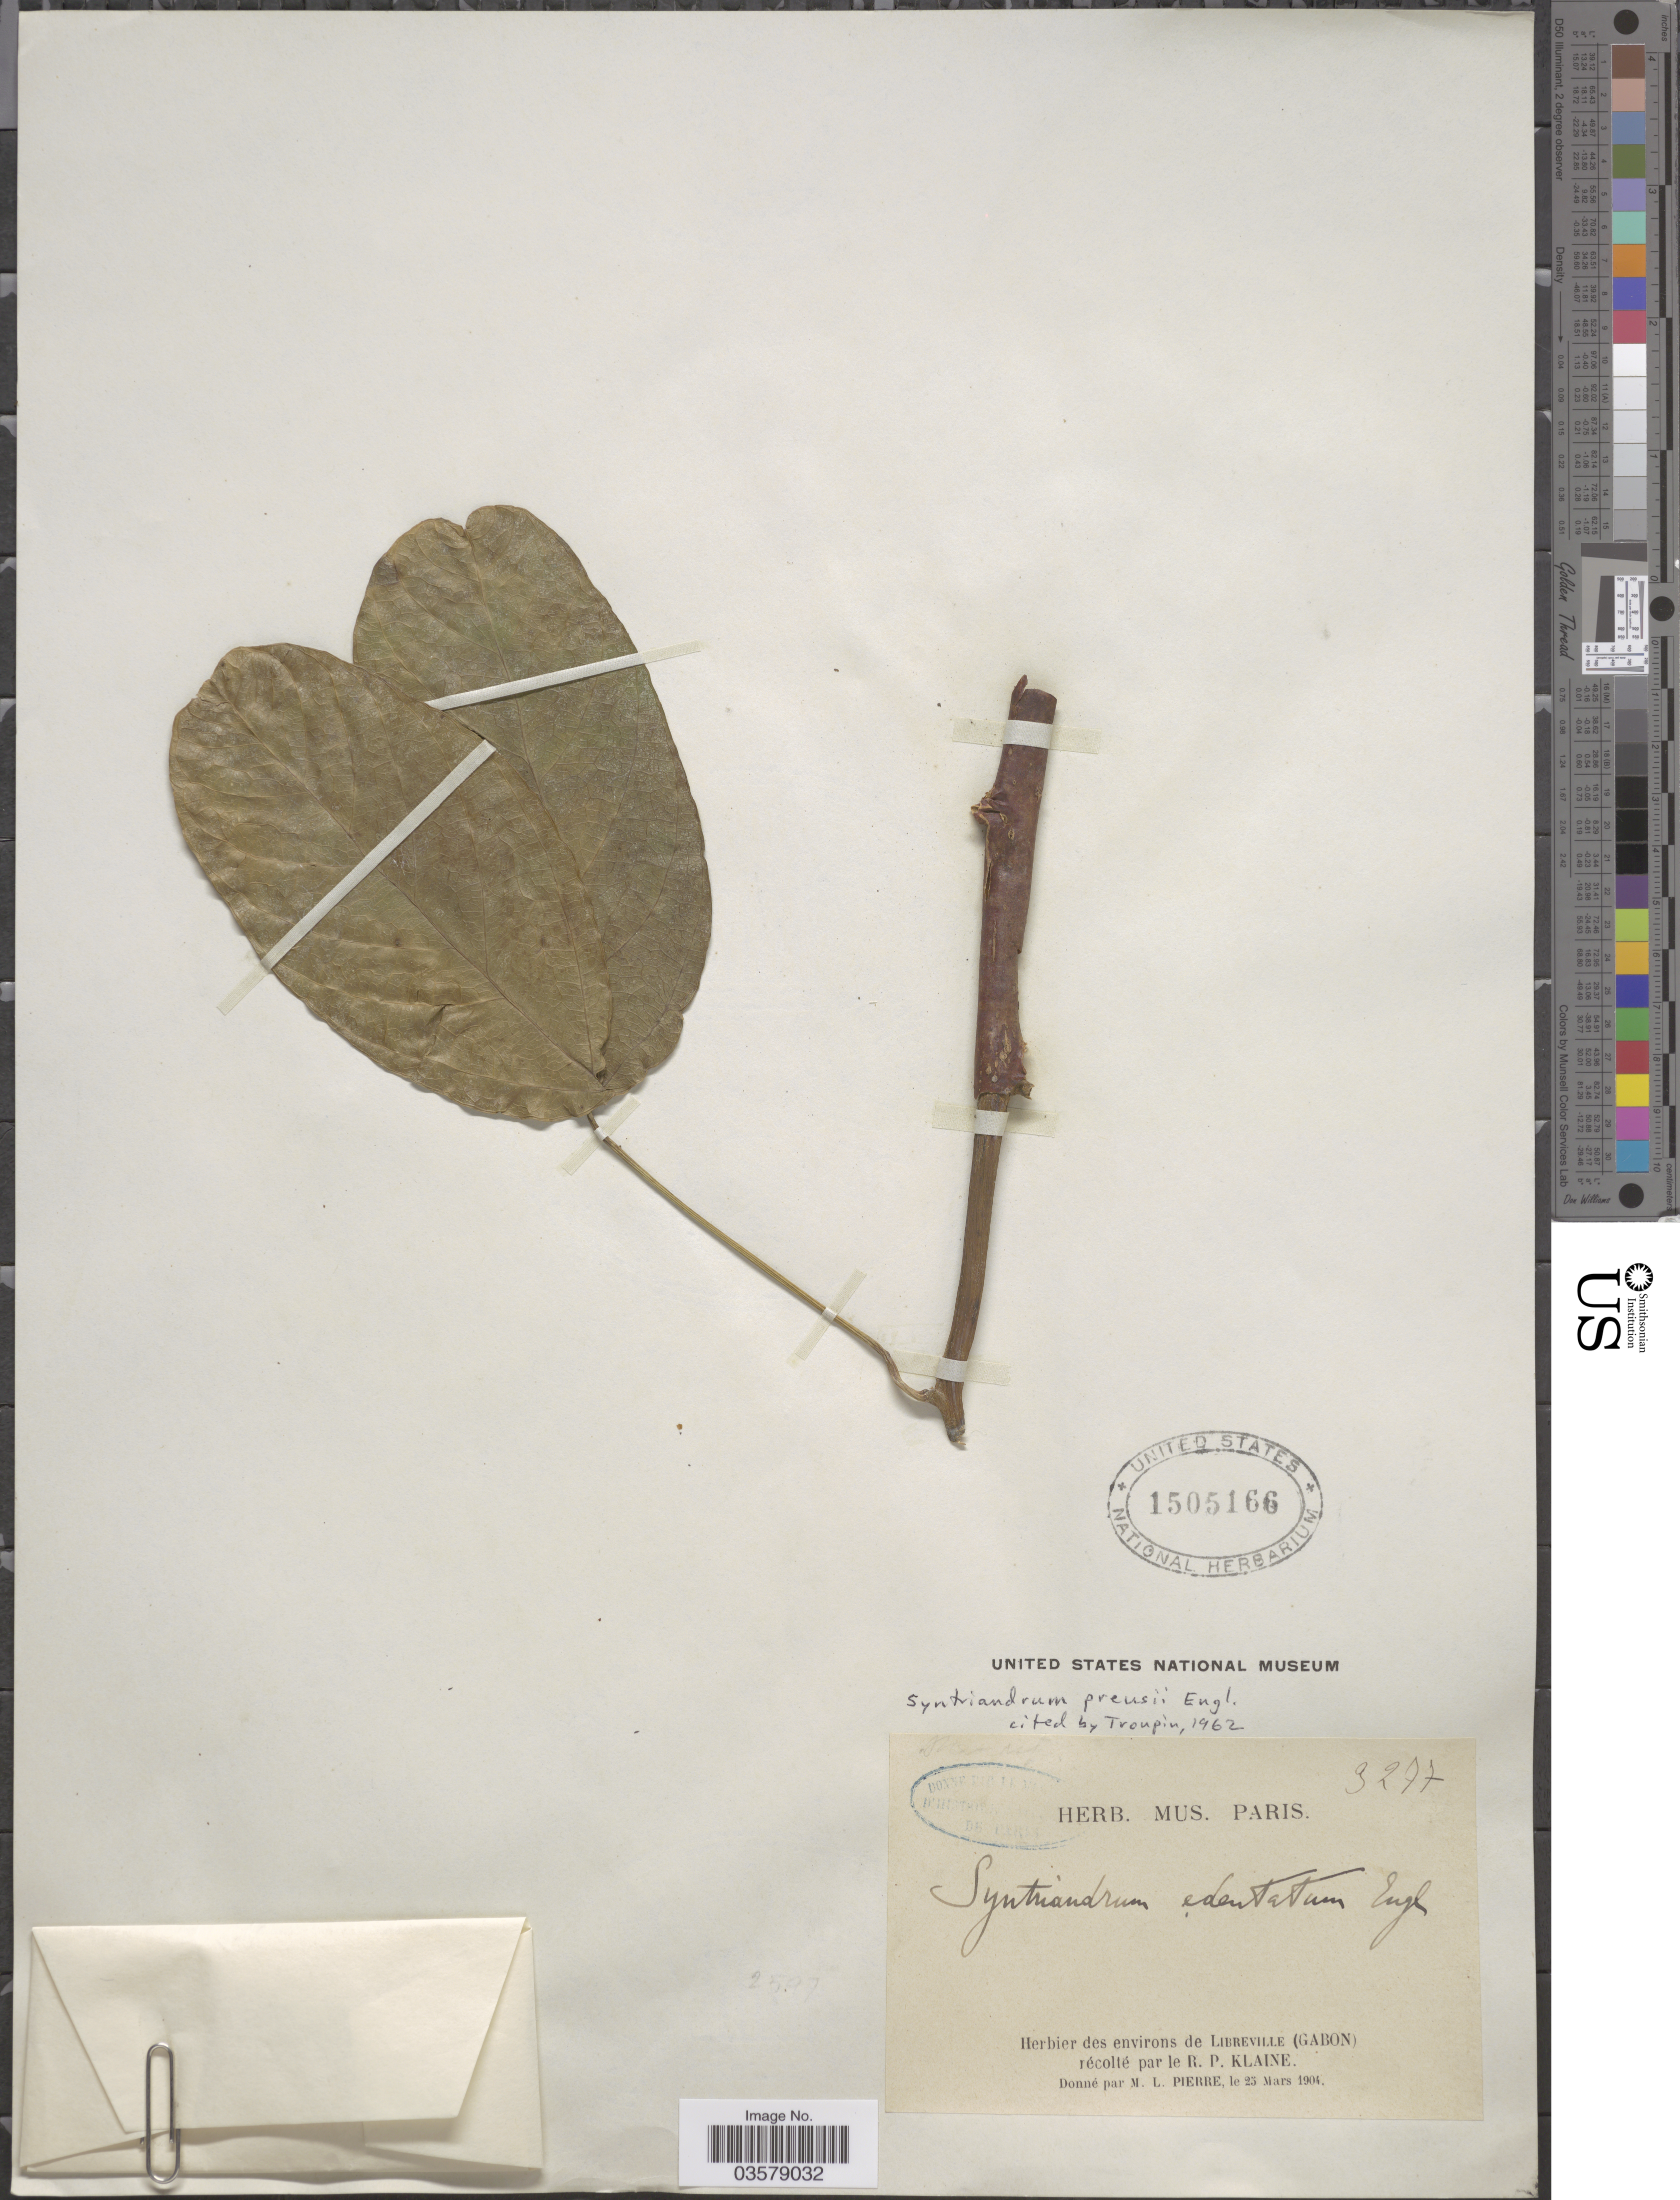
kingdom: Plantae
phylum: Tracheophyta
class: Magnoliopsida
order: Ranunculales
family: Menispermaceae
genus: Syntriandrium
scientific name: Syntriandrium preussii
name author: Engl.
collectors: R. Klaine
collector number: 3277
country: Gabon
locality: Des environs de Libreville. [unsure placement]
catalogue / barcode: US 1505166